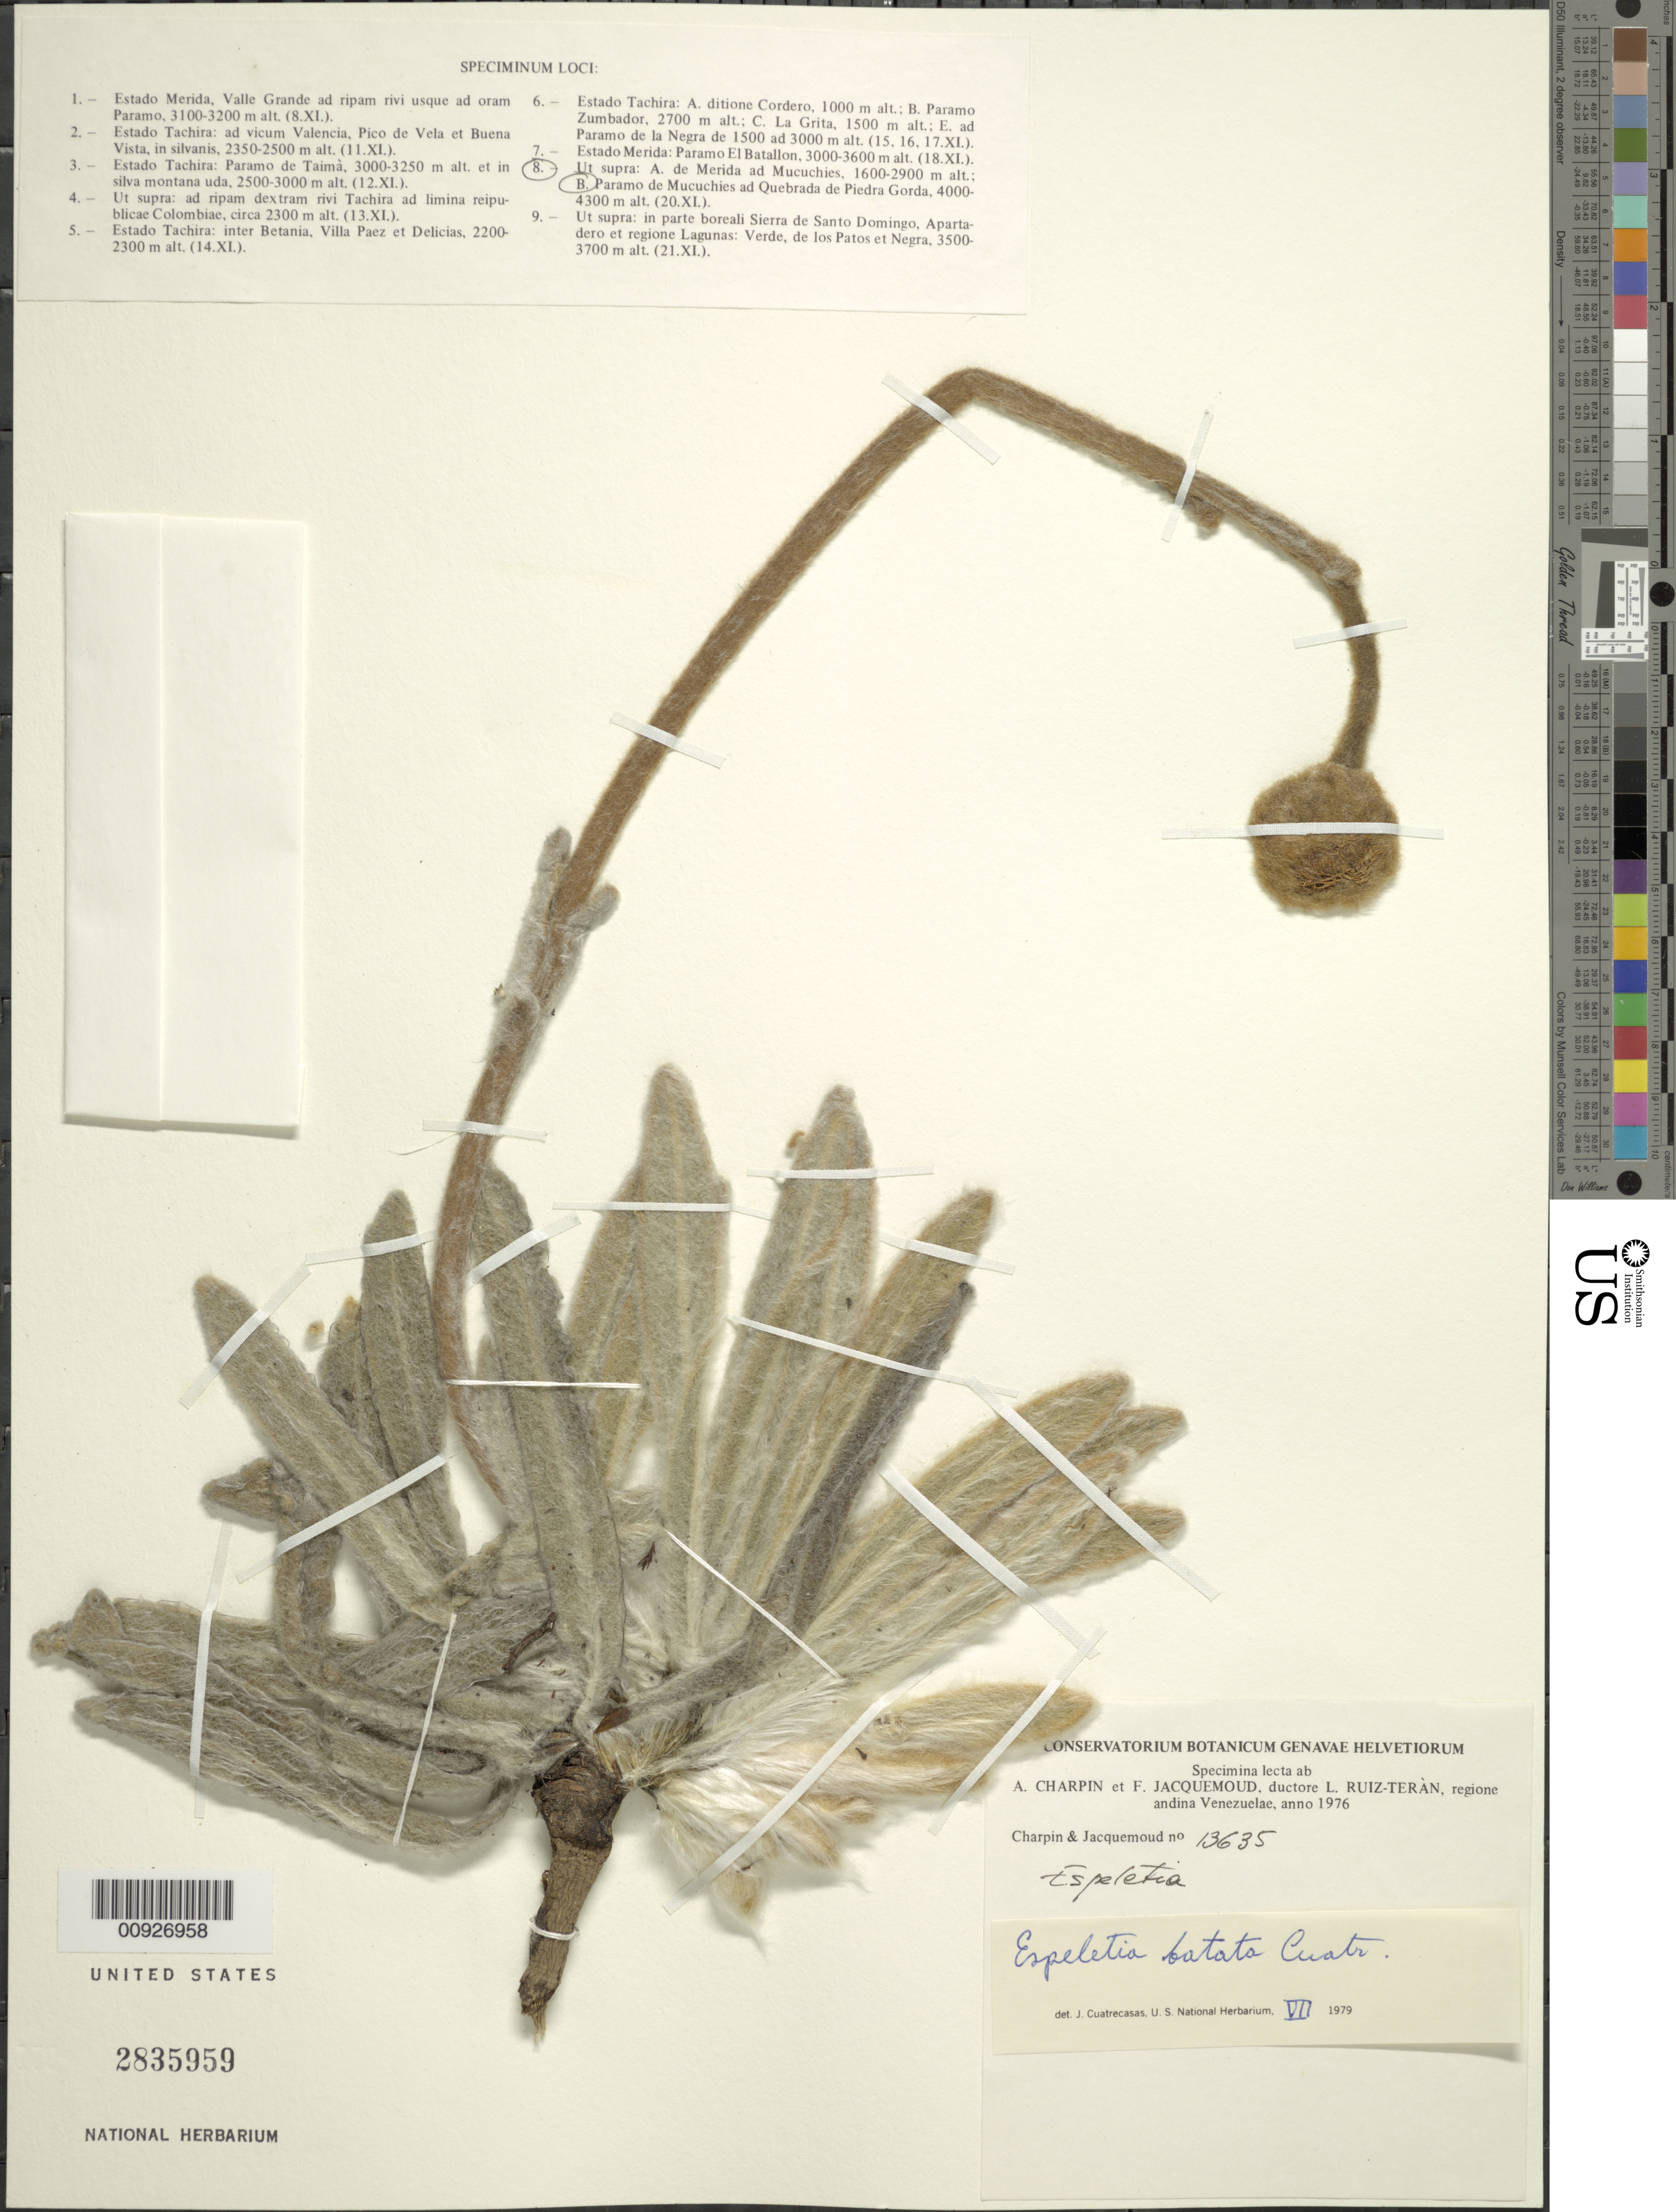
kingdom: Plantae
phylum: Tracheophyta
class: Magnoliopsida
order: Asterales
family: Asteraceae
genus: Espeletia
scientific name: Espeletia batata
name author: Cuatrec.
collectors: A. Charpin & F. Jacquemoud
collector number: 13635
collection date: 1976-11-20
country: Venezuela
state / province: Mérida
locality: Páramo de Mucuchíes. Páramo de Mucuchíes ad Quebrada de Piedra Gorda.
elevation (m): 4000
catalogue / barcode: US 2835959